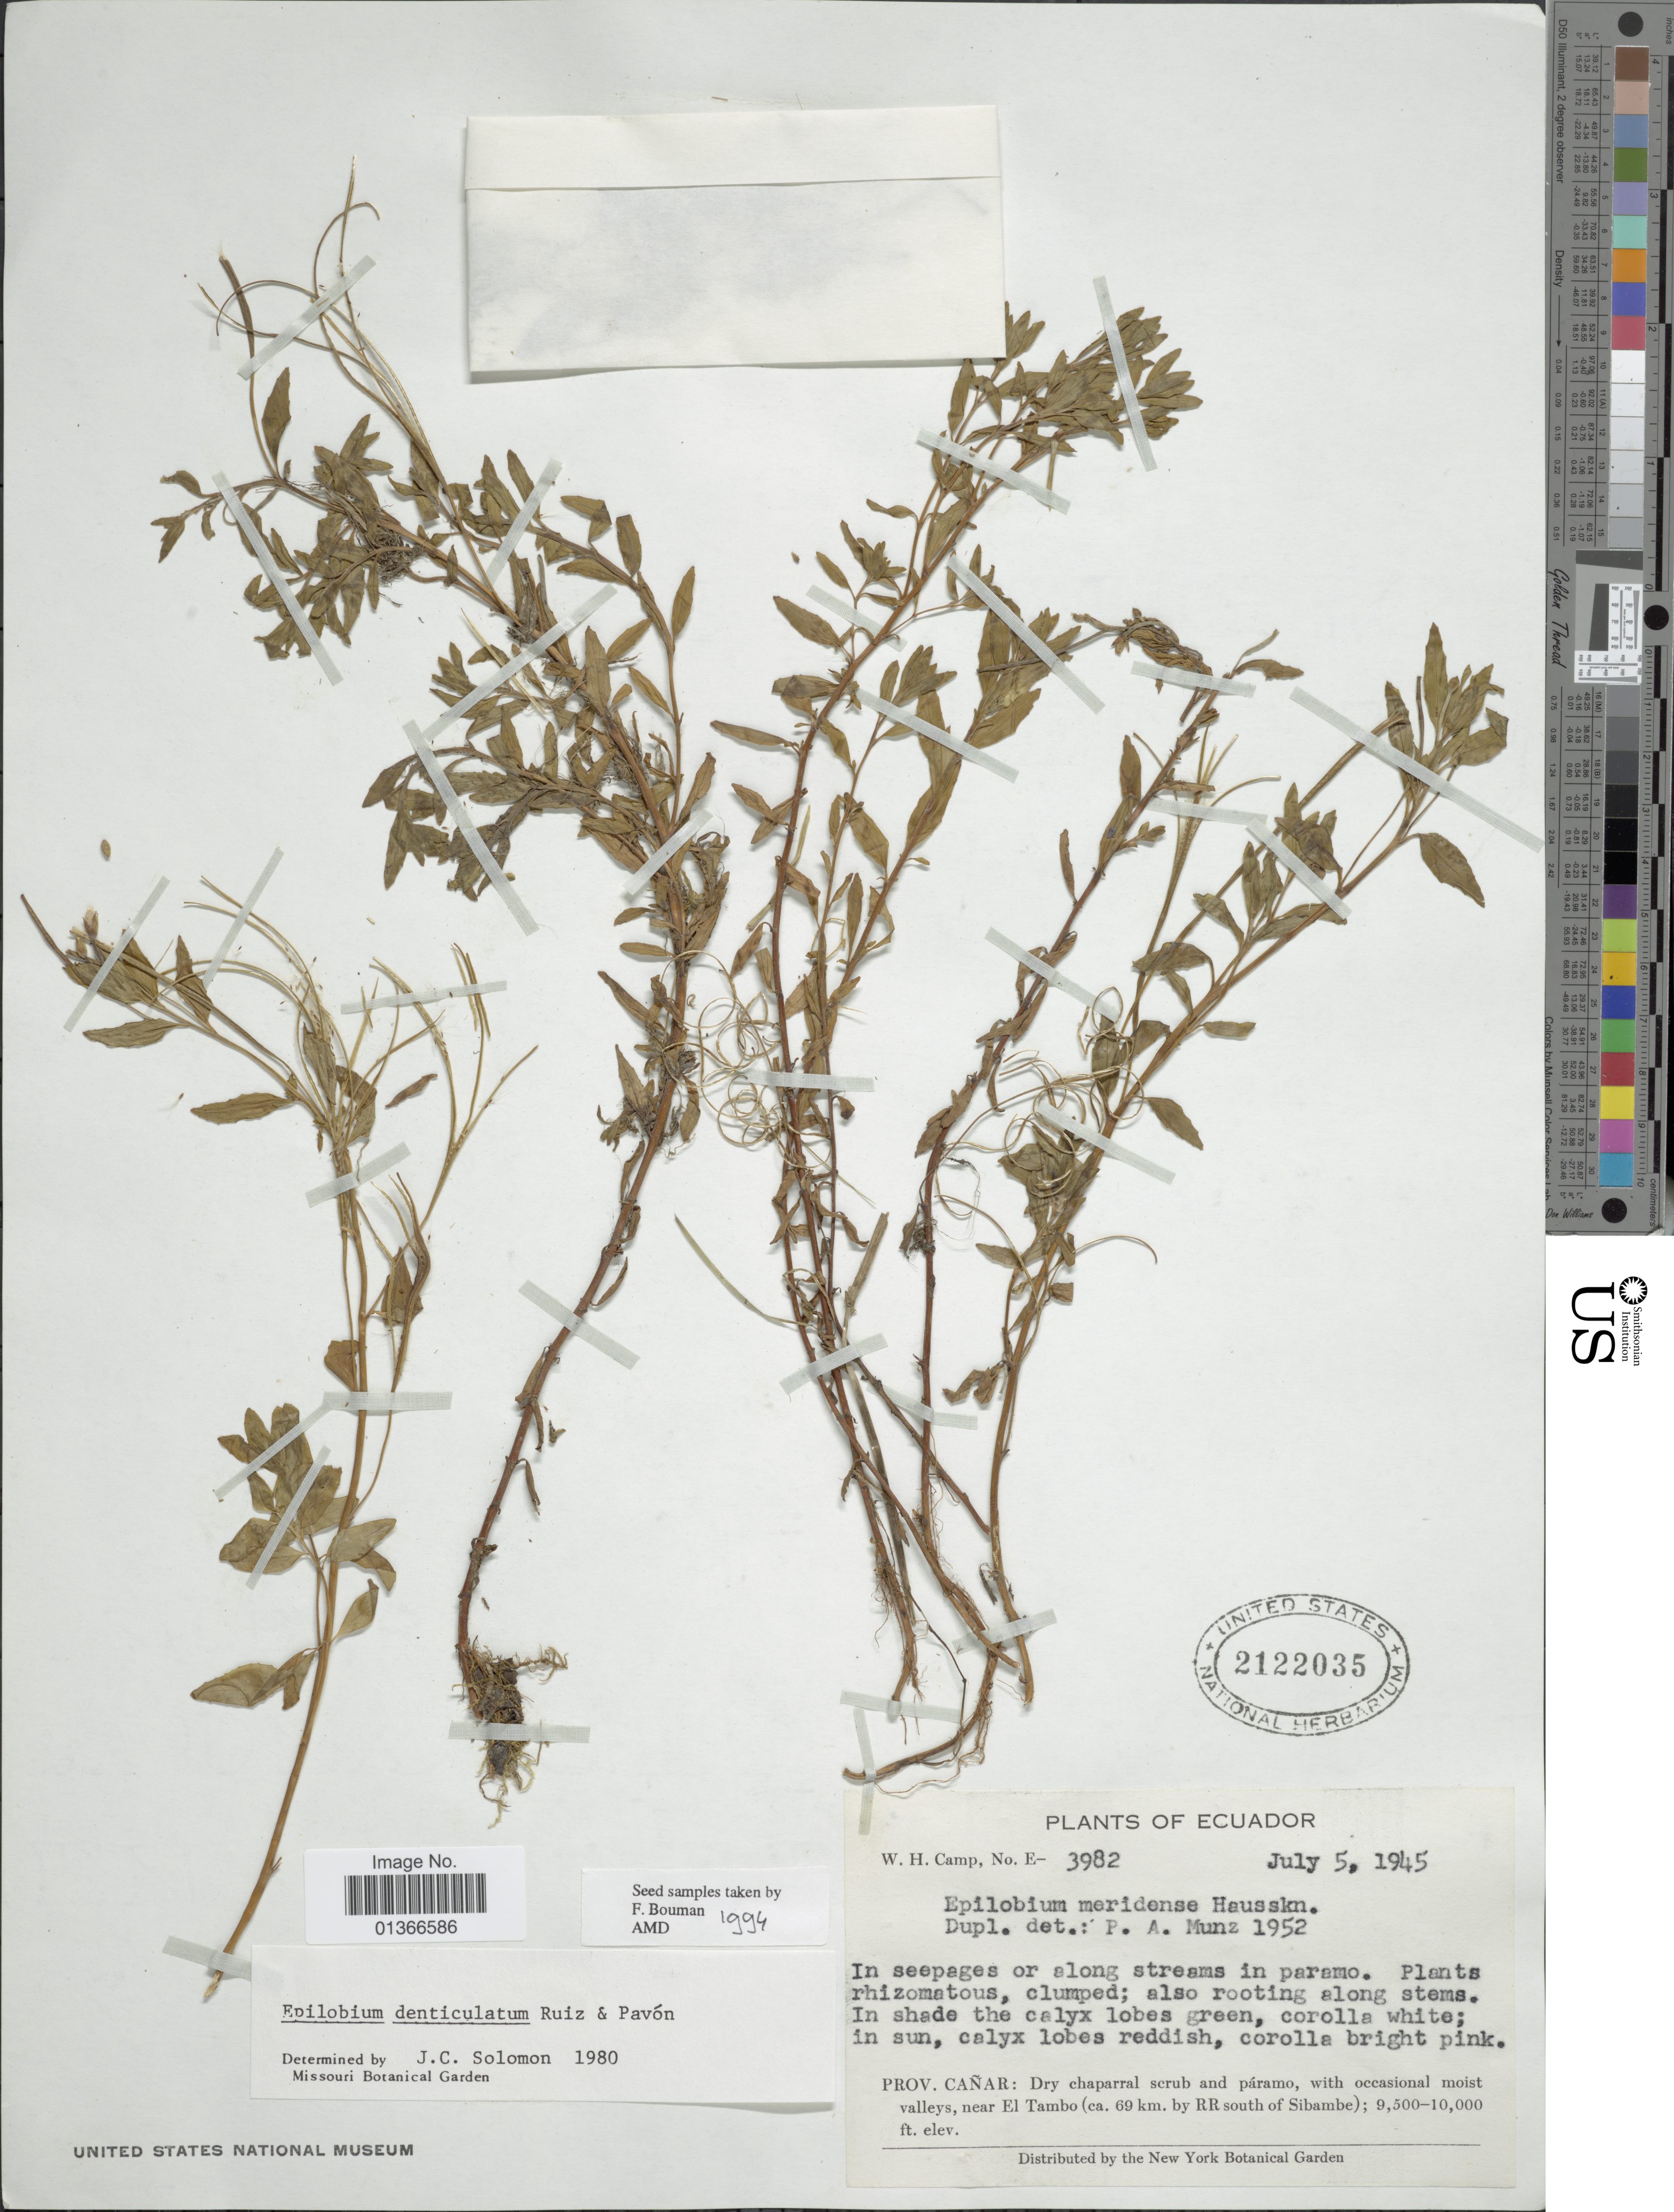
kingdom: Plantae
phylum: Tracheophyta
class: Magnoliopsida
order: Myrtales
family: Onagraceae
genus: Epilobium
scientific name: Epilobium denticulatum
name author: Ruiz & Pav.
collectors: W. H. Camp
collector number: E-3982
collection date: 1945-07-05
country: Ecuador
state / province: Cañar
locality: Dry chaparral scrub and páramo, with occasional moist valleys, near El Tambo (ca. 69 km. by RR south Sibambe).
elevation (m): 2896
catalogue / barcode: US 2122035